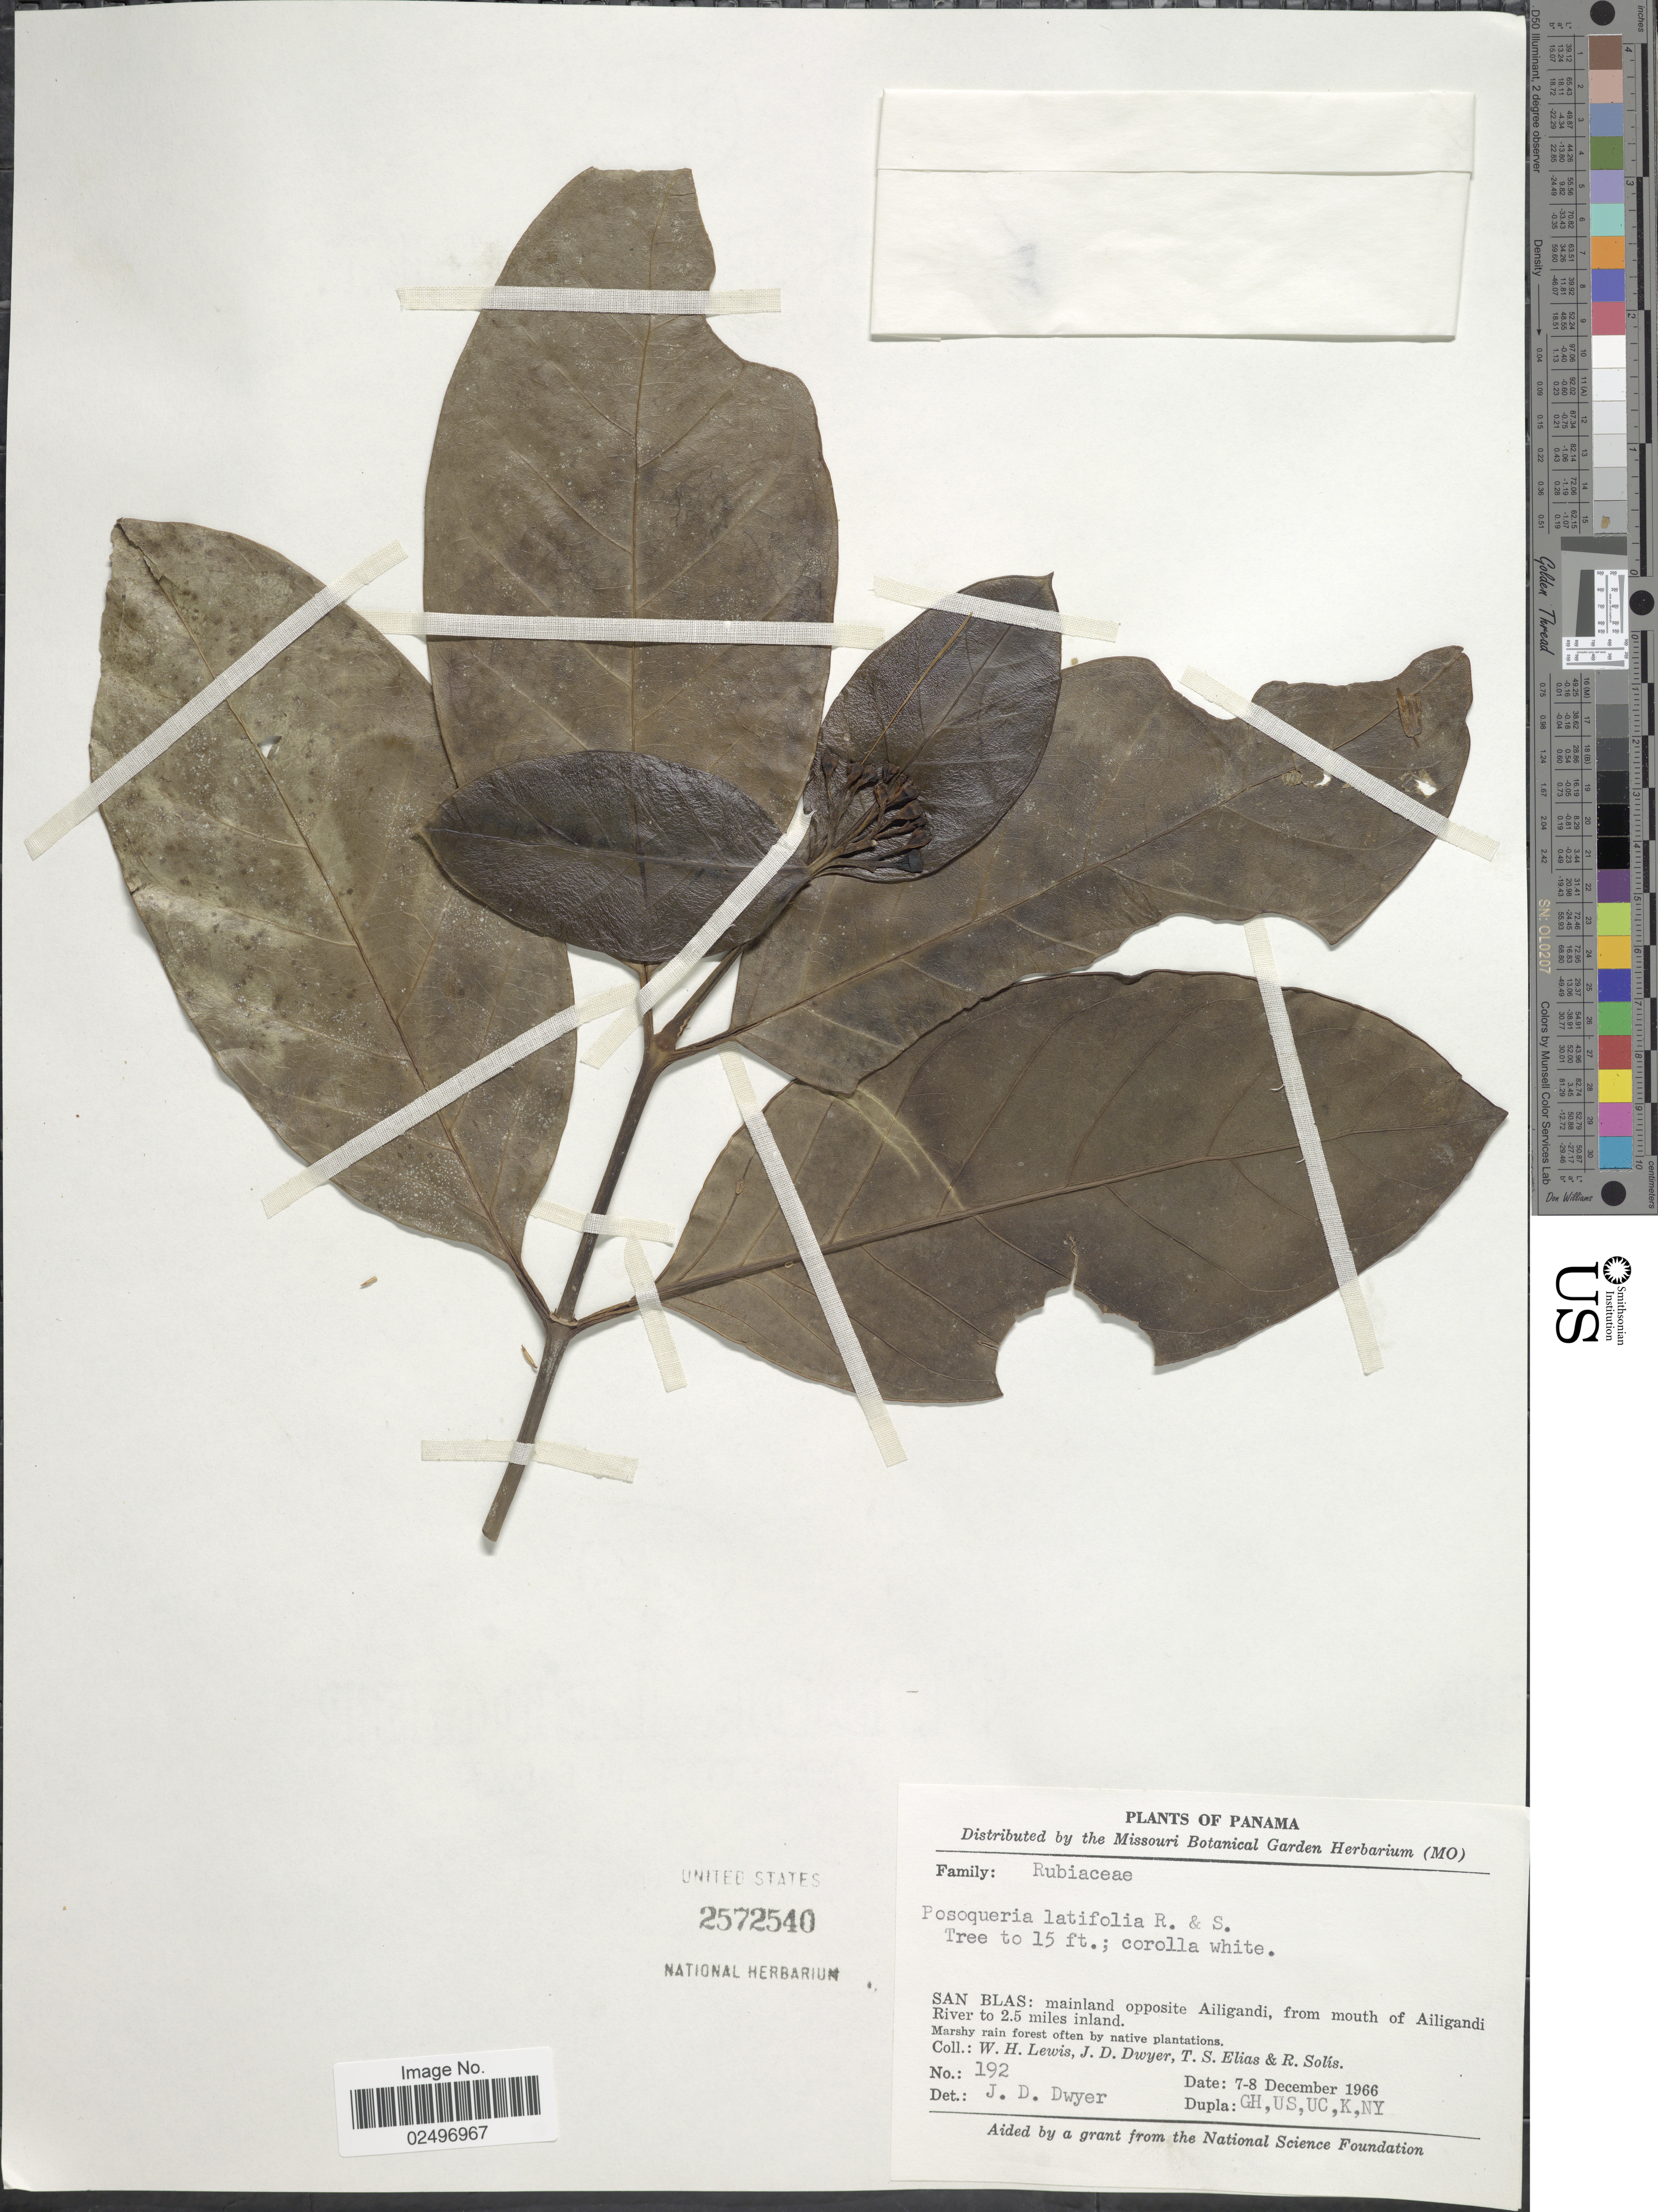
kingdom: Plantae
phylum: Tracheophyta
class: Magnoliopsida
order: Gentianales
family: Rubiaceae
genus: Posoqueria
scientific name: Posoqueria latifolia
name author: (Rudge) Roem. & Schult.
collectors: W. H. Lewis, J. D. Dwyer, T. S. Elias & R. Solis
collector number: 192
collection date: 1966-12-07/1966-12-08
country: Panama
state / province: Kuna Yala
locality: San Blas: mainland opposite Ailigandi, from mouth of Ailigandi River to 2.5 miles inland. Marshy rain forest often by native plantations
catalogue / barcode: US 2572540